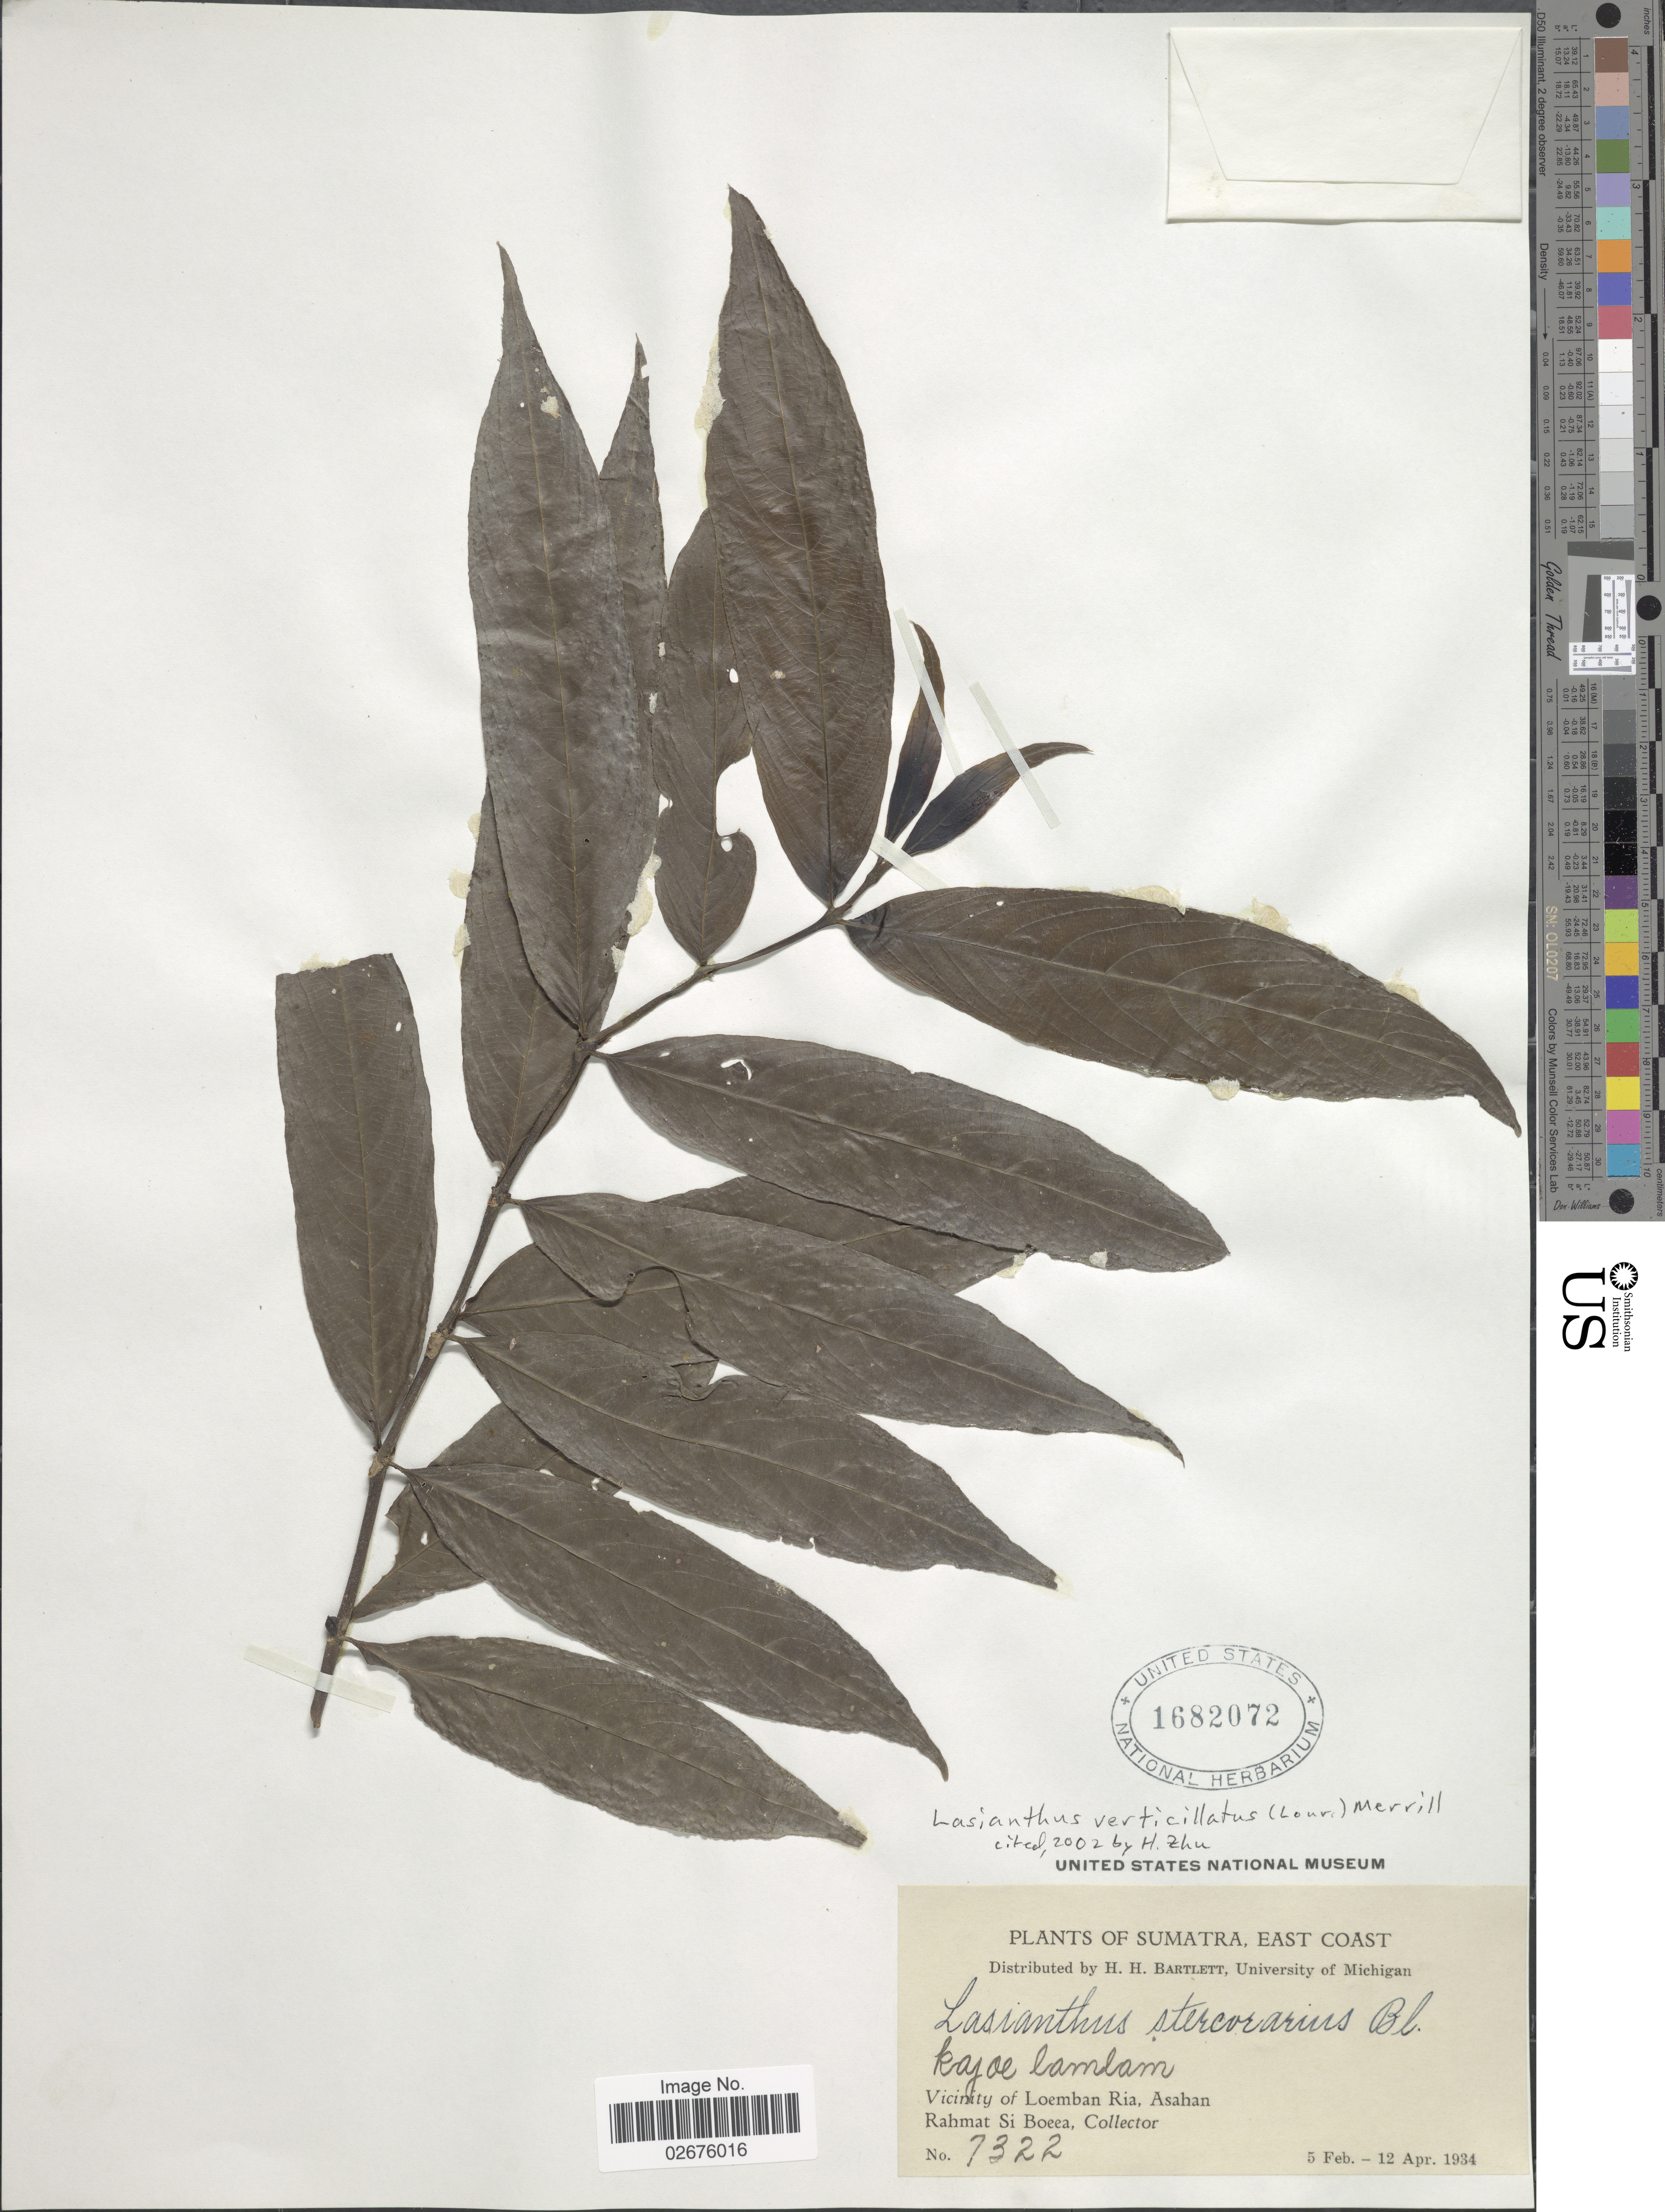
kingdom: Plantae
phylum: Tracheophyta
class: Magnoliopsida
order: Gentianales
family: Rubiaceae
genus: Lasianthus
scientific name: Lasianthus verticillatus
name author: (Lour.) Merr.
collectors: Rahmat Si Boeea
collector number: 7322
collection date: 1934-02-05/1934-04-12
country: Indonesia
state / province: Sumatra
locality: East Coast. Vicinity of Loemban Ria, Asahan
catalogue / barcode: US 1682072